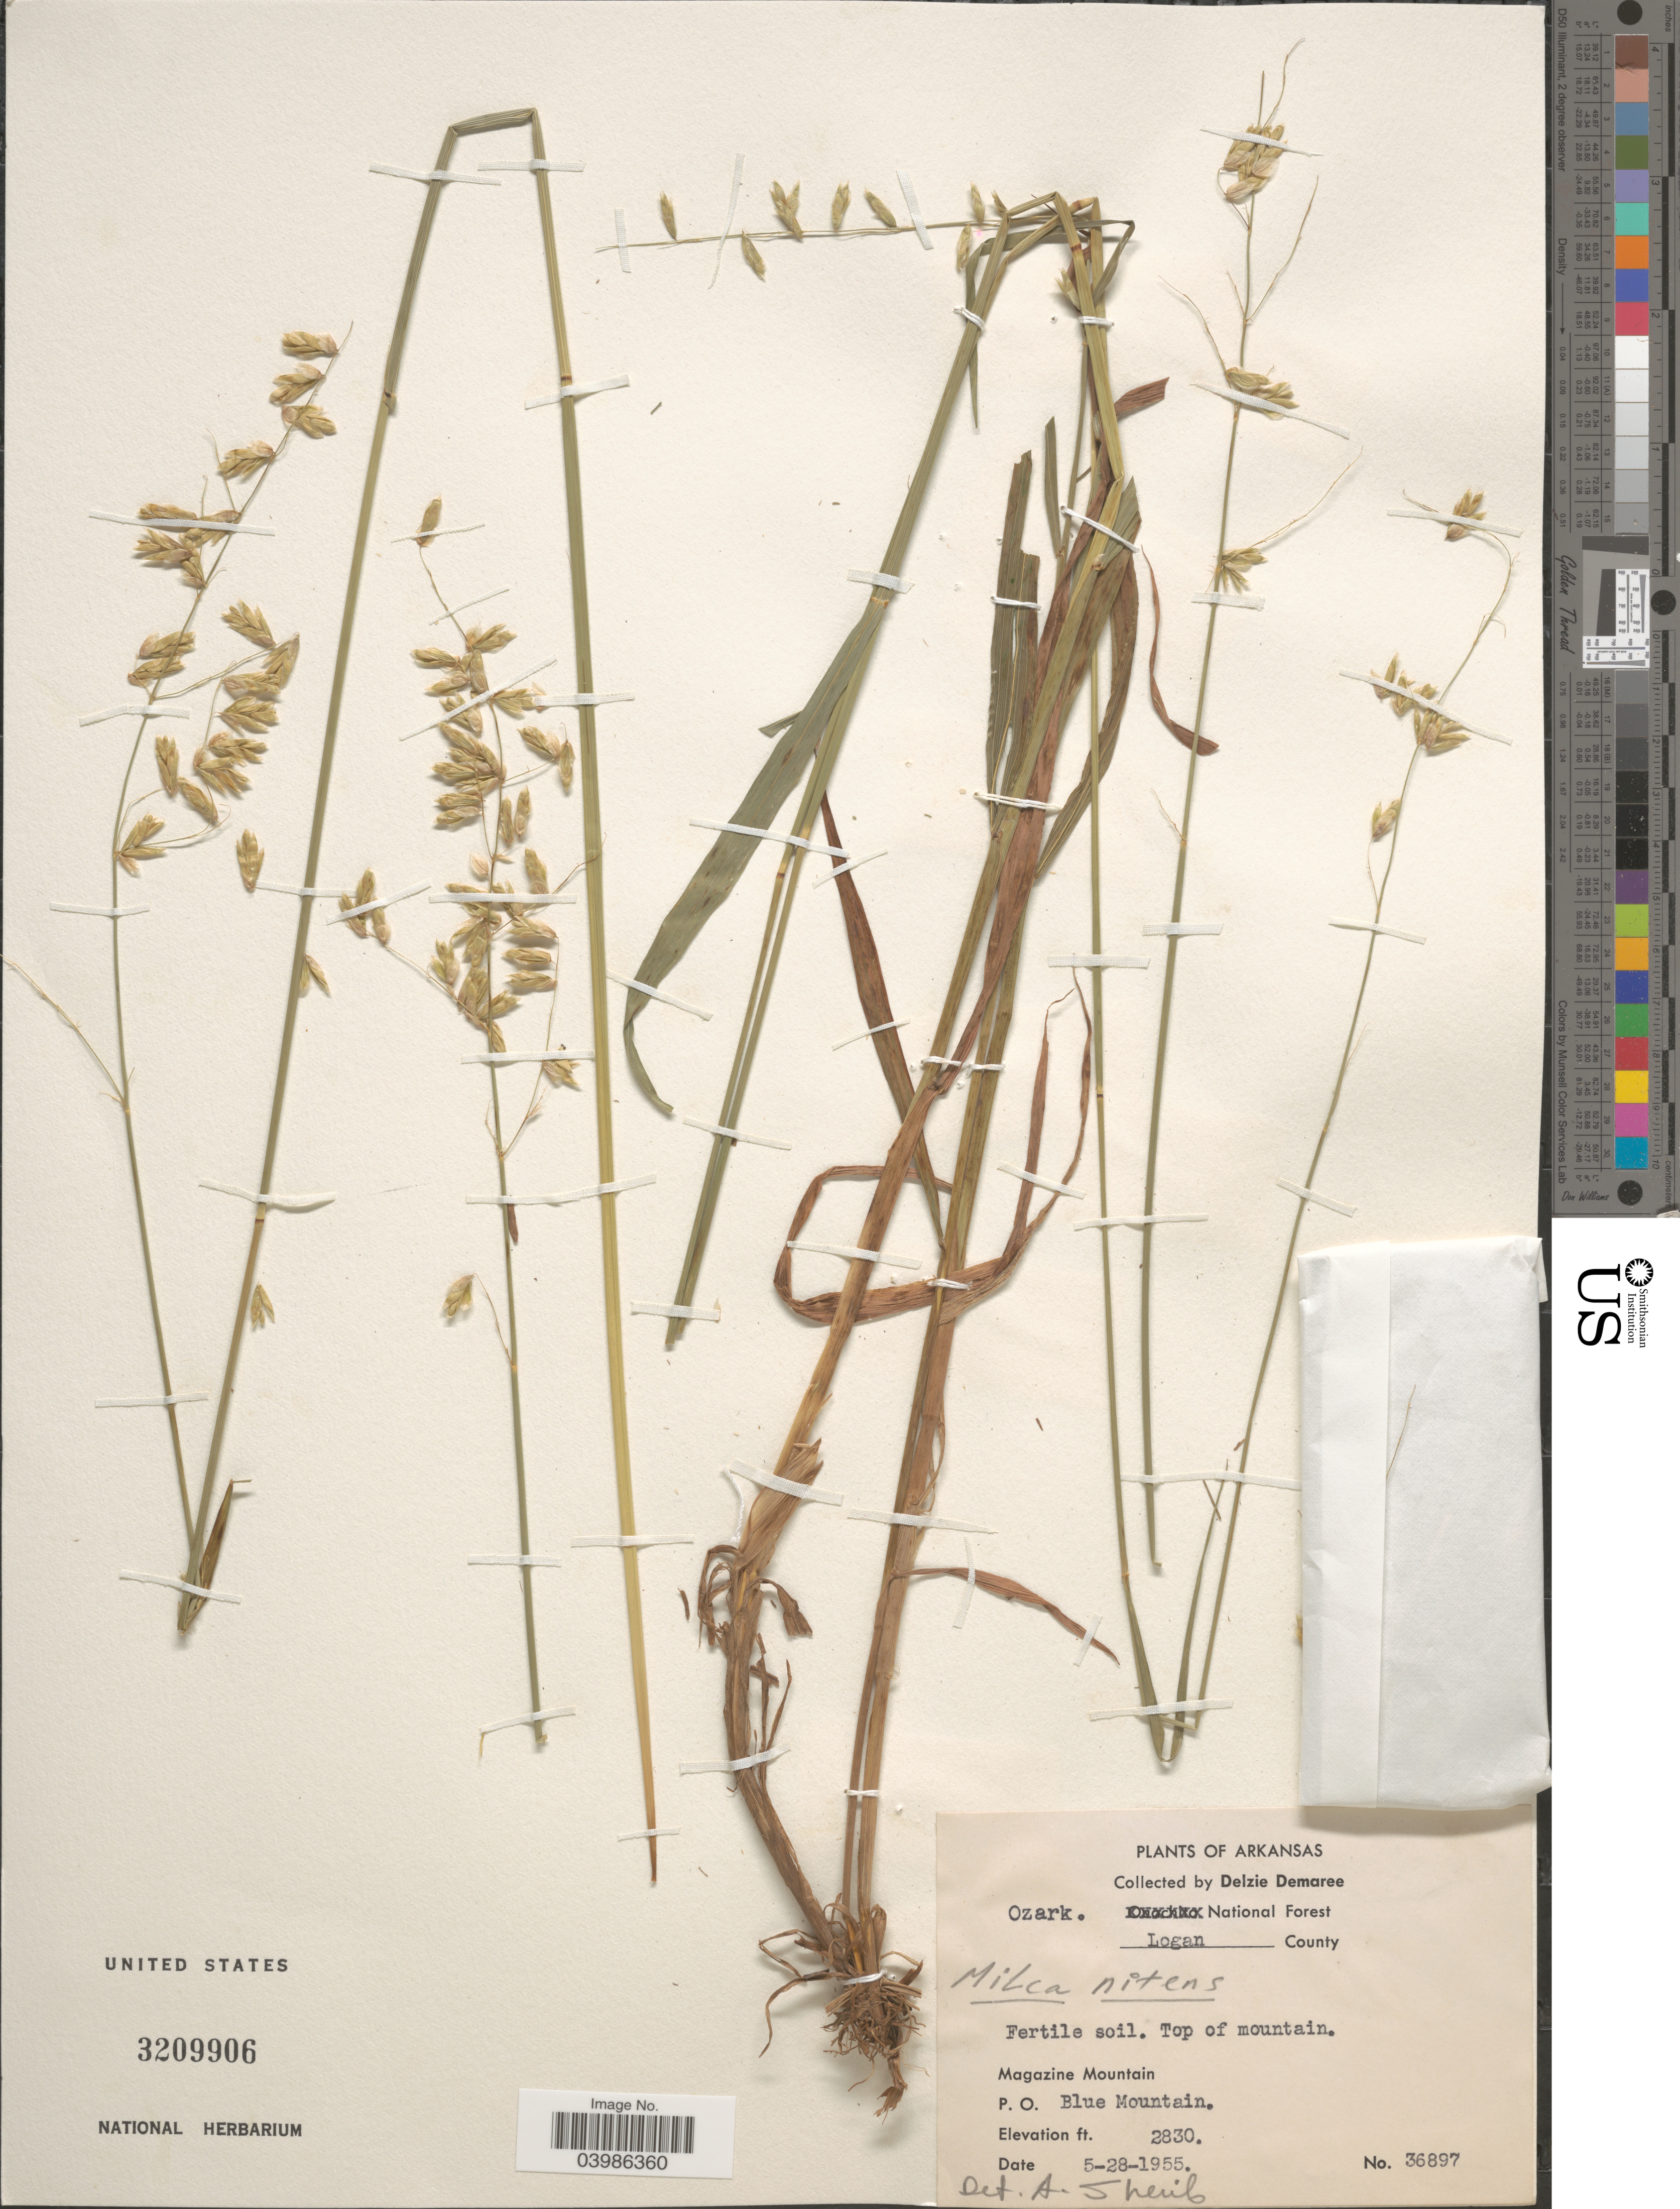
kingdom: Plantae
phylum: Tracheophyta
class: Liliopsida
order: Poales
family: Poaceae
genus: Melica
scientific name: Melica nitens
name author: (Scribn.) Nutt. ex Piper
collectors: D. Demaree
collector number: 36897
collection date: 1955-05-28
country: United States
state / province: Arkansas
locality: Ozark. National Forest. Logan County. Magazine Mountain. P. O. Blue Mountain.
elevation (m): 863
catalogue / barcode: US 3209906